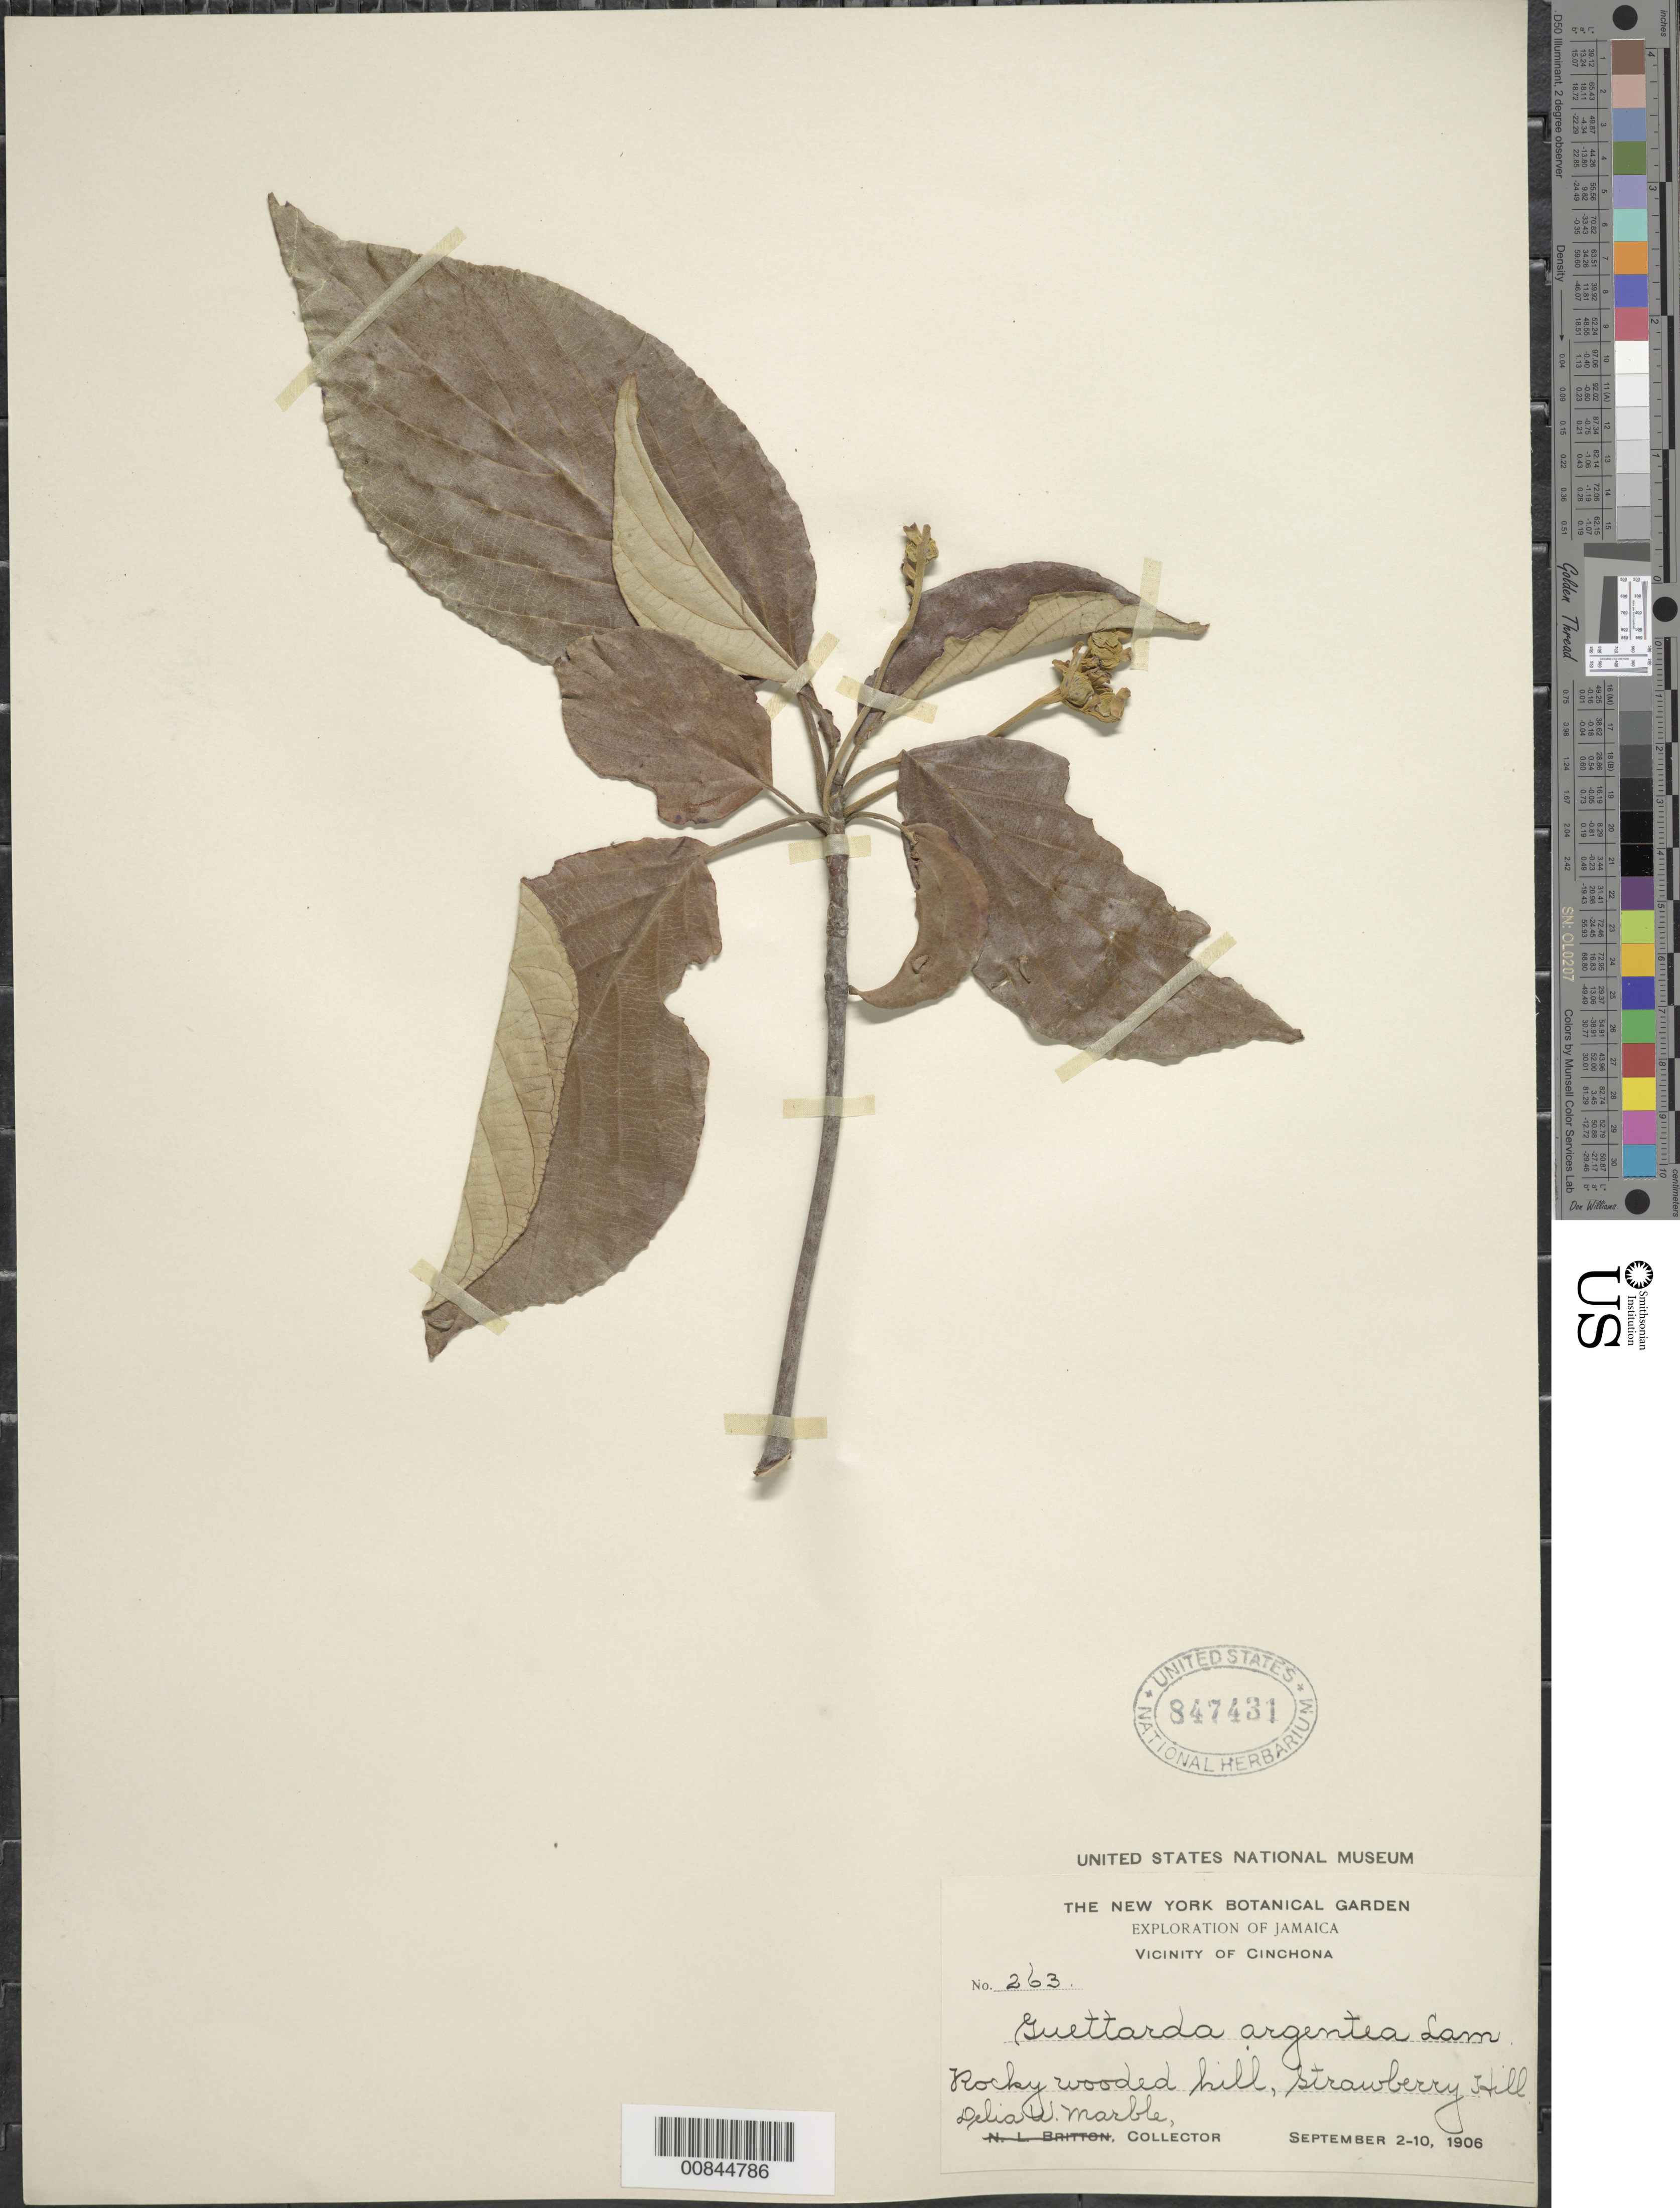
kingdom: Plantae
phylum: Tracheophyta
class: Magnoliopsida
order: Gentianales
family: Rubiaceae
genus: Guettarda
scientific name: Guettarda argentea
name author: Lam.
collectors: D. W. Marble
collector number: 263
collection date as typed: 02 Sep 1906 to 10 Sep 1906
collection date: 1906-09-02/1906-09-10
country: Jamaica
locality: Strawberry Hill, vicinity of Cinchona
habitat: Rocky wooded hill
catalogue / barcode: US 847431